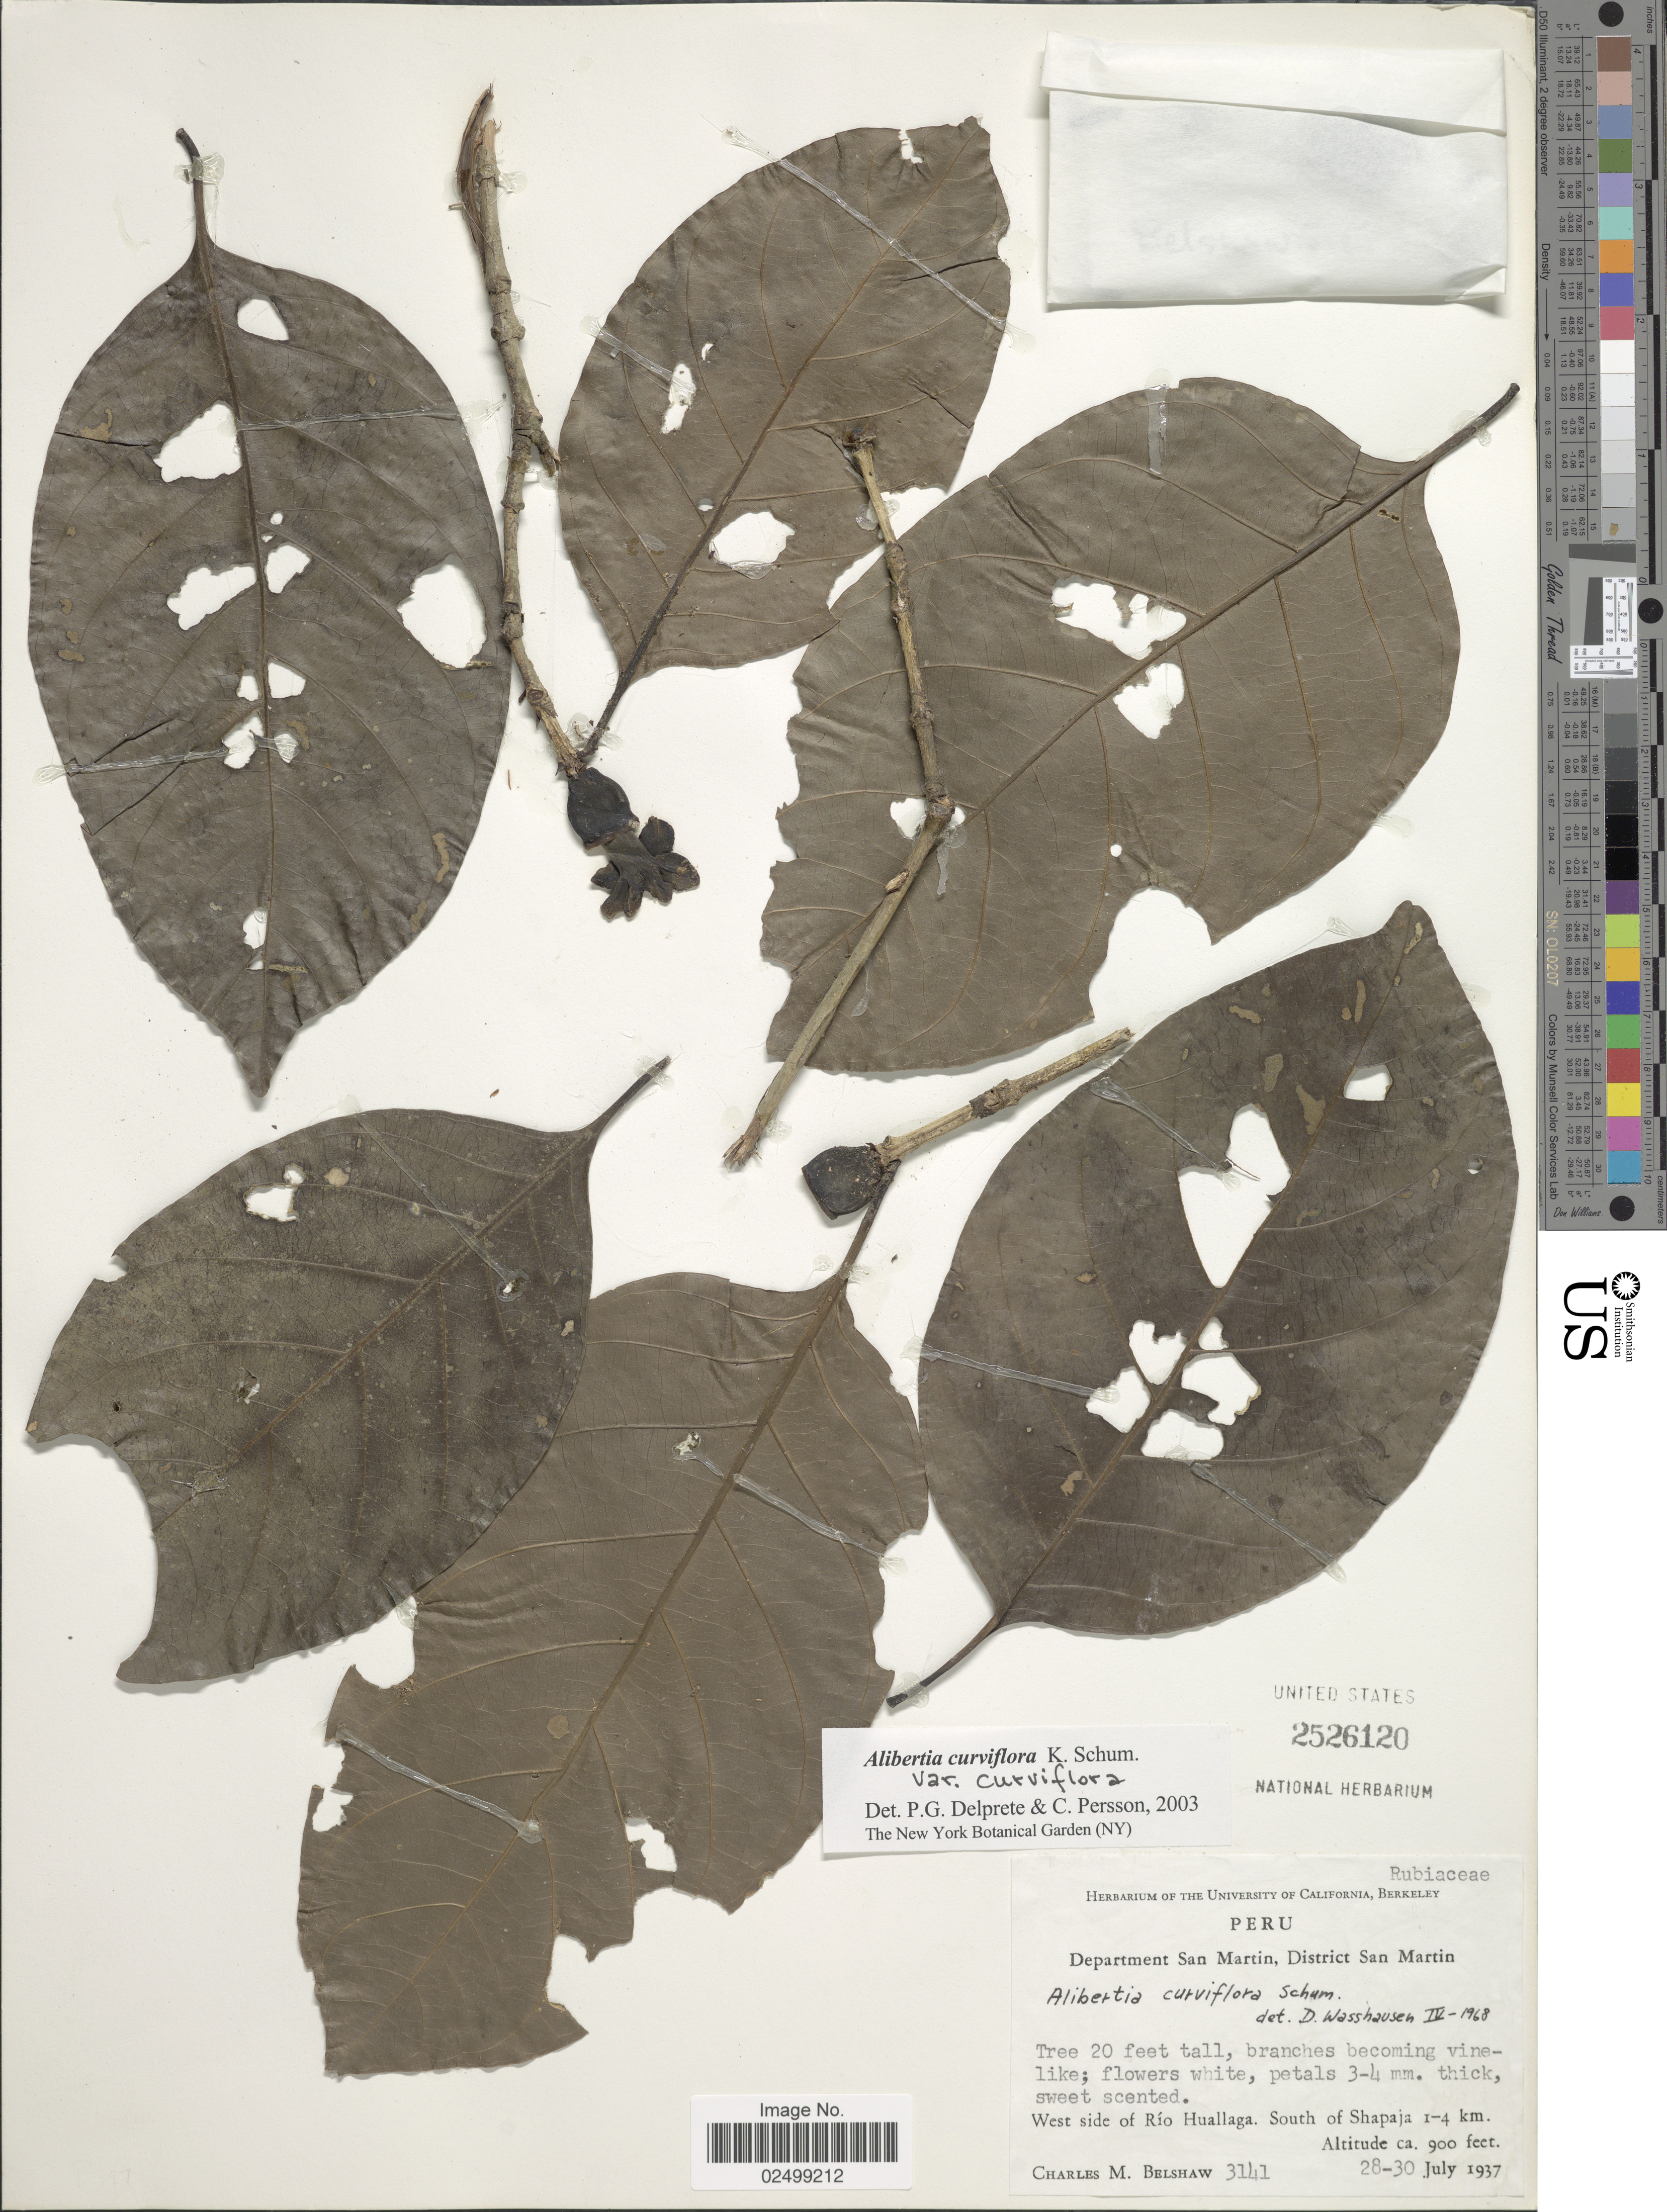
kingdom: Plantae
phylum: Tracheophyta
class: Magnoliopsida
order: Gentianales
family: Rubiaceae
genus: Alibertia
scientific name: Alibertia curviflora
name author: K. Schum.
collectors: C. Shaw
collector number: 3141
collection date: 1937-07-28/1937-07-30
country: Peru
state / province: San Martín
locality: Department San Martin, District San Martin, West side of Rio Huallaga. South of Shapaja 1-4 km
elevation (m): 274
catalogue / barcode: US 2526120